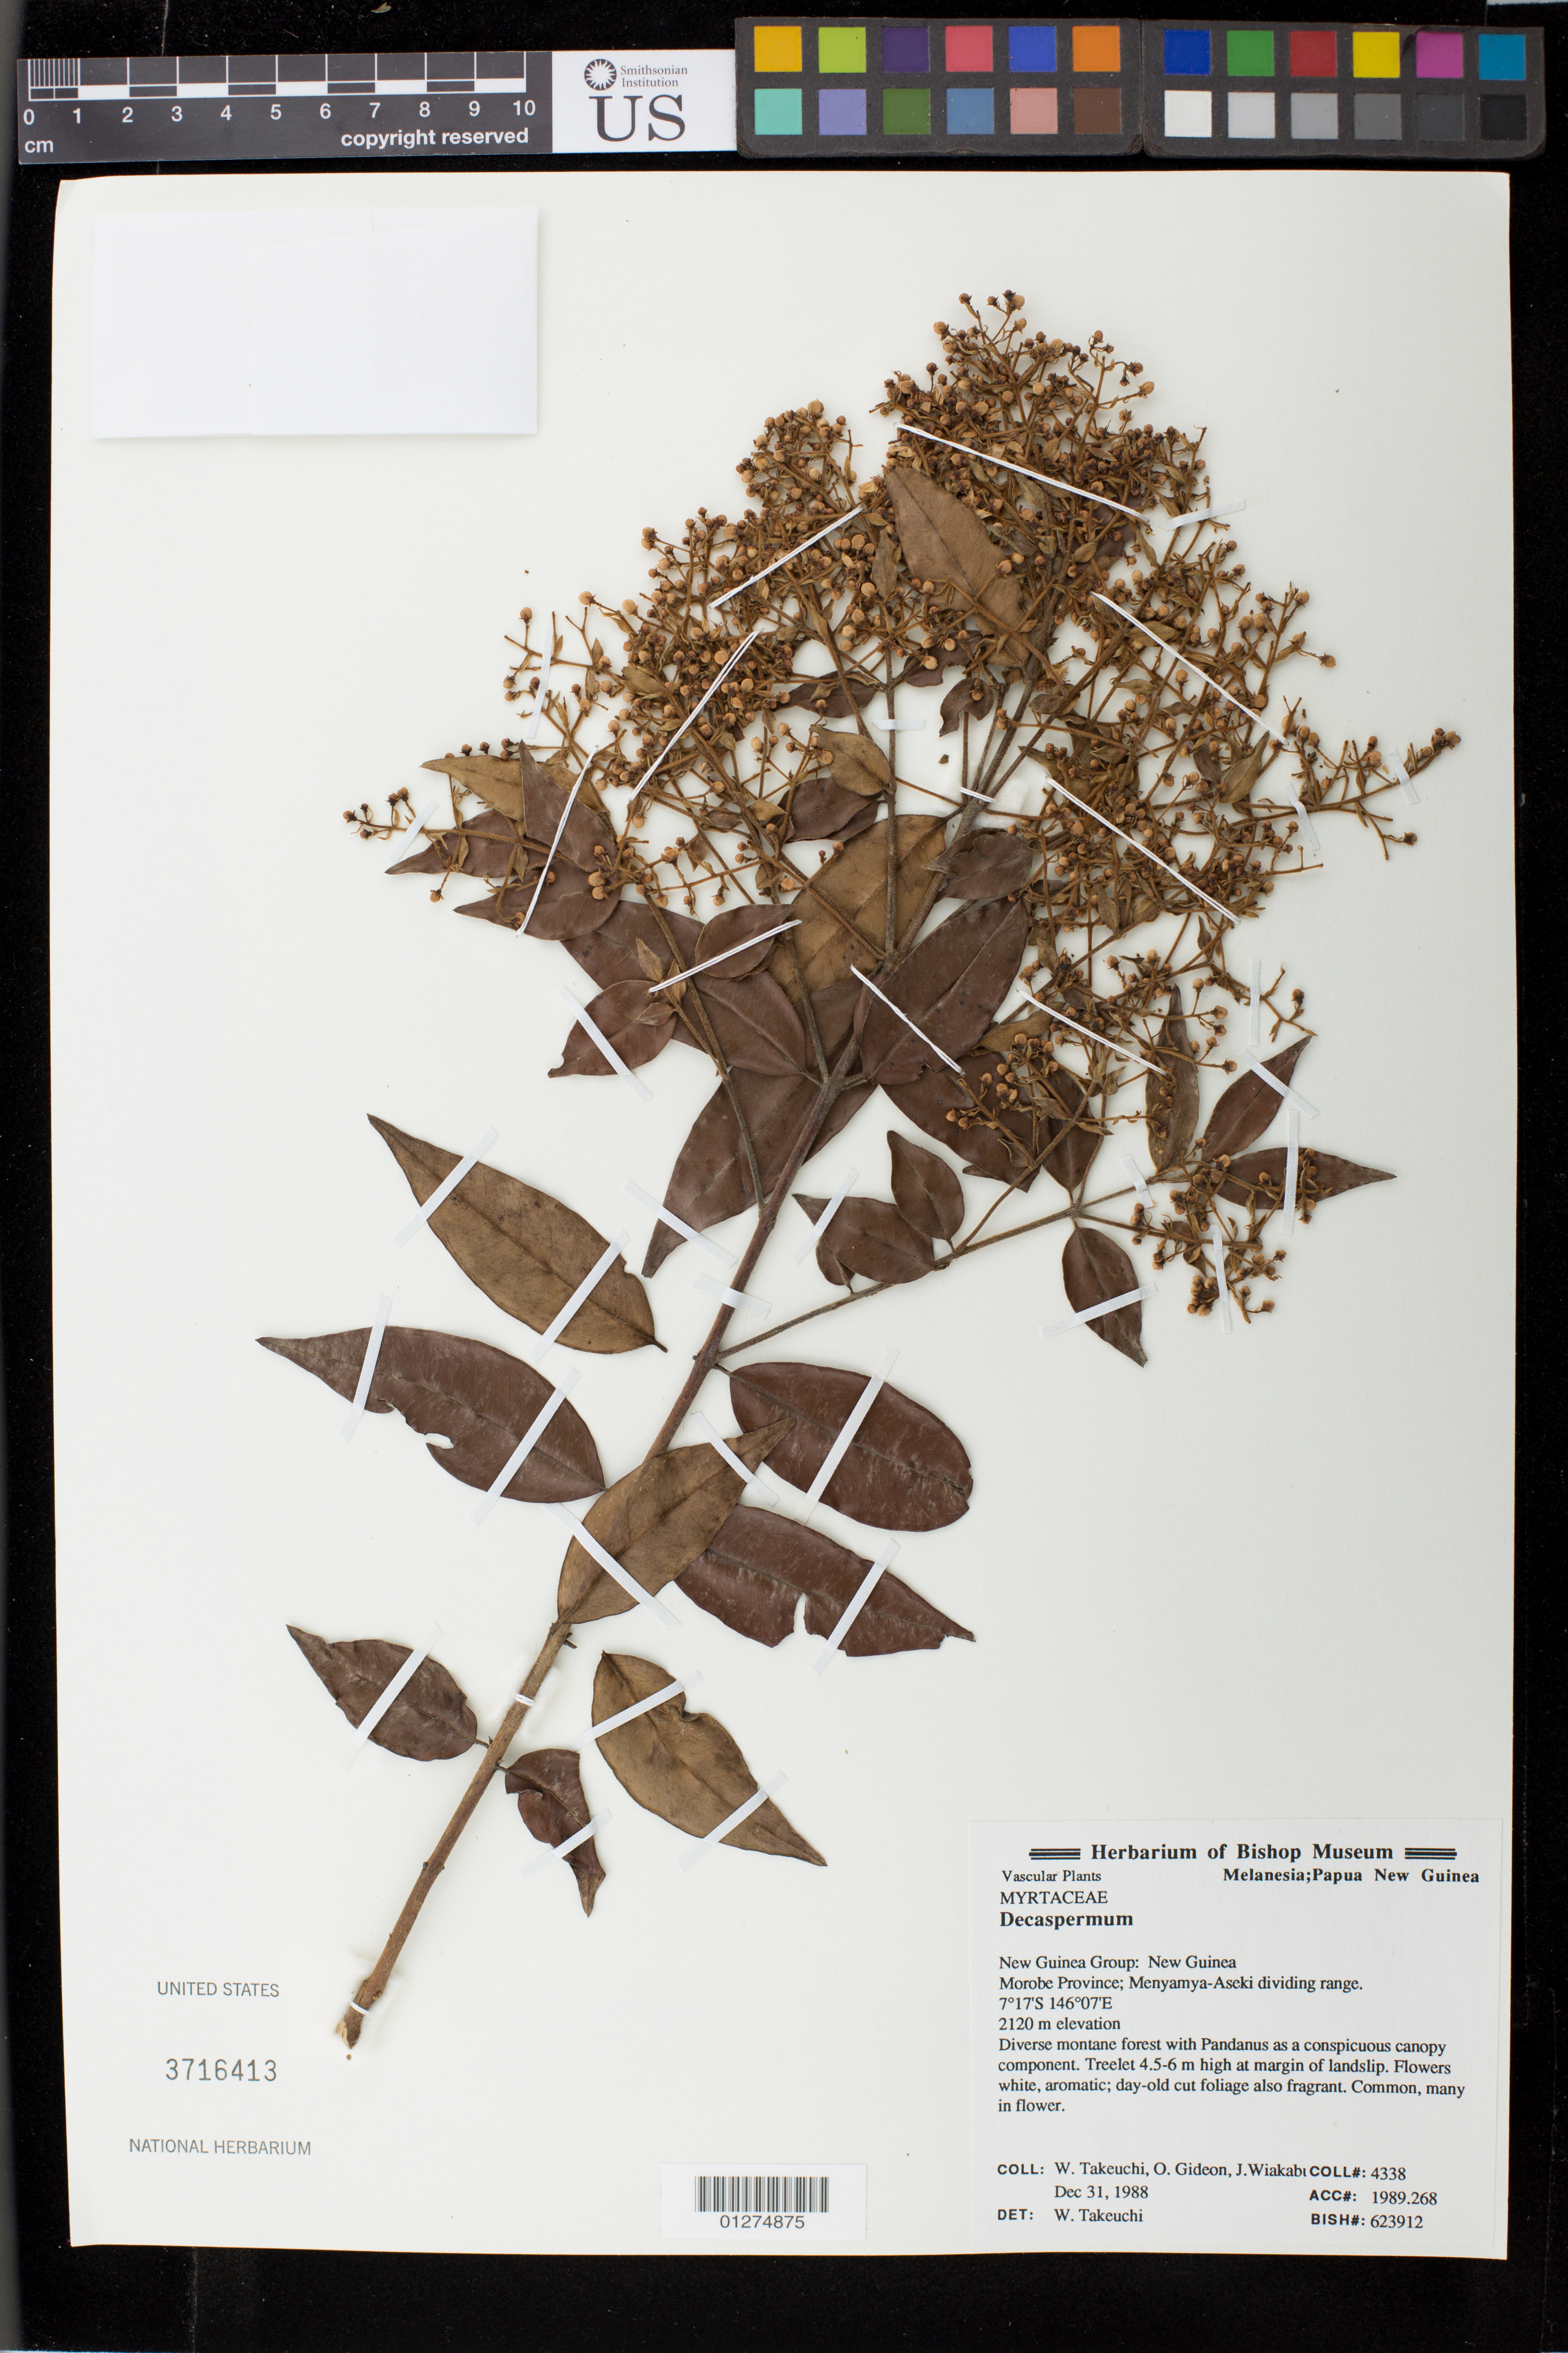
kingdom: Plantae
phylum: Tracheophyta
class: Magnoliopsida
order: Myrtales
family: Myrtaceae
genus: Decaspermum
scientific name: Decaspermum sp.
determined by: Takeuchi, W.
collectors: W. N. Takeuchi, O. Gideon & J. Wiakabu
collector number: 4338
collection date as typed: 31 Dec 1988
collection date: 1988-12-31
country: Papua New Guinea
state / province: Morobe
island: New Guinea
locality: Menyamya-Aseki dividing range.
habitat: diverse montane forest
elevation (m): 2120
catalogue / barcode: US 3716413